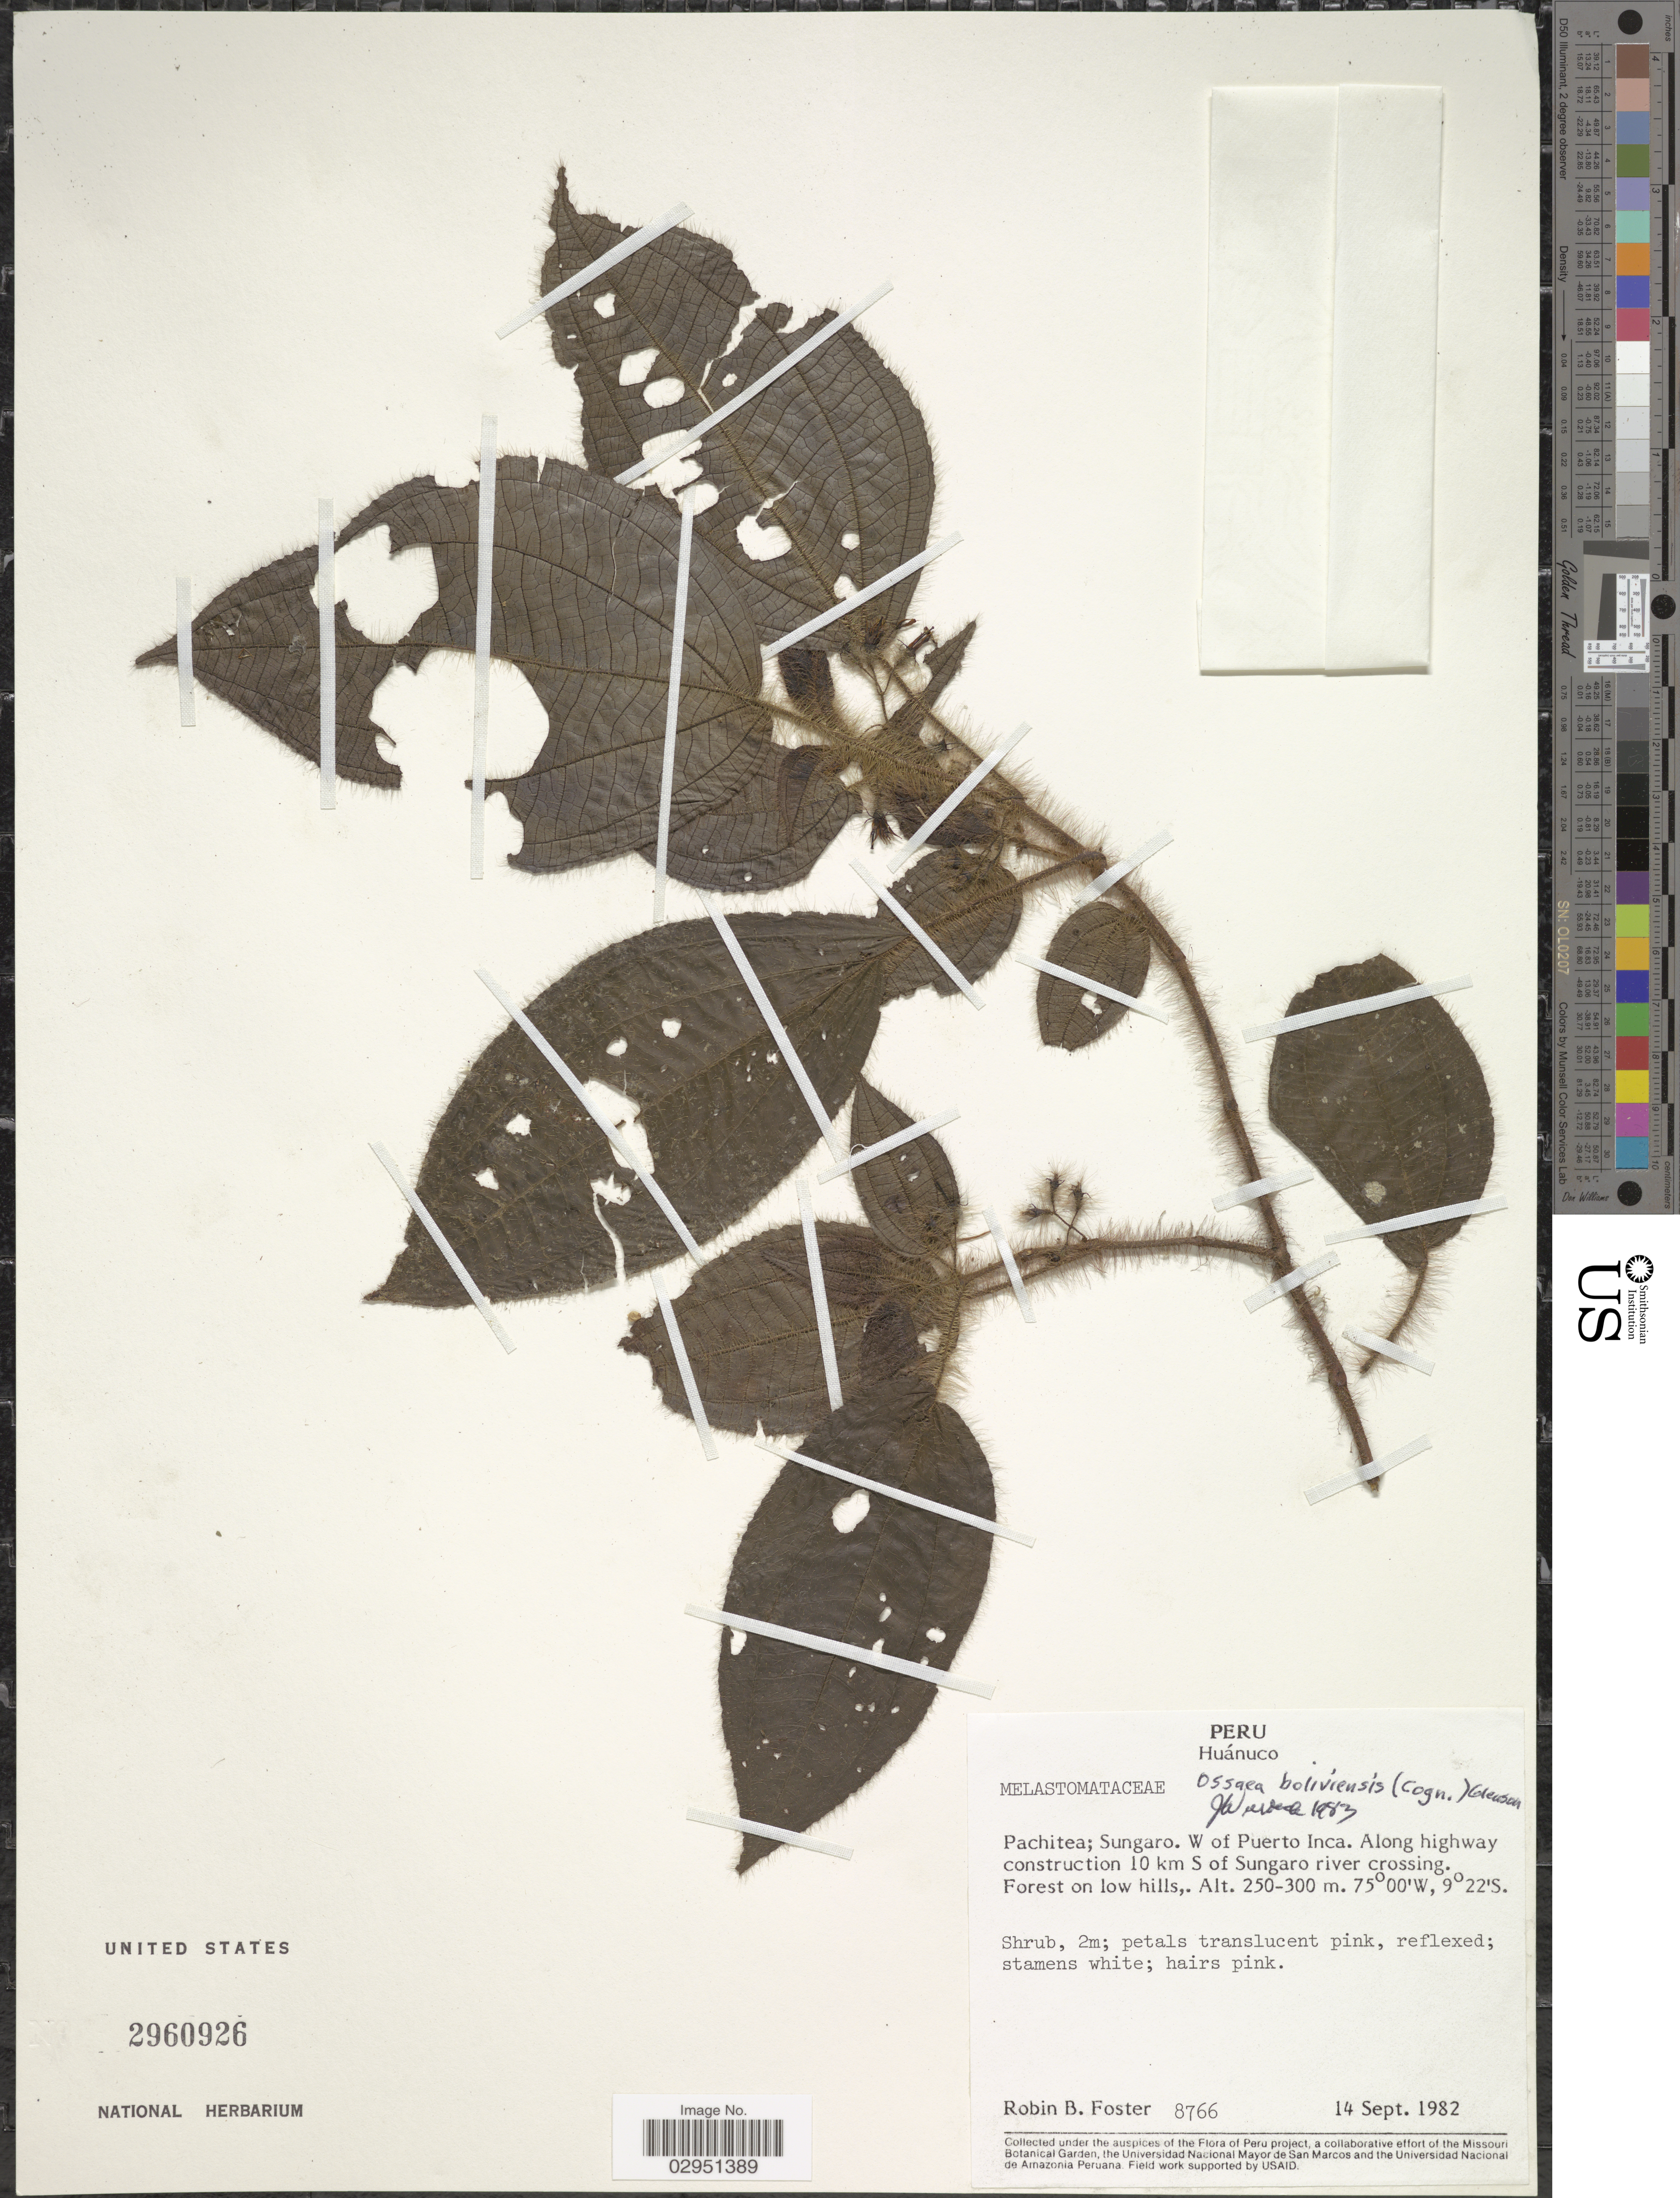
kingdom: Plantae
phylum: Tracheophyta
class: Magnoliopsida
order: Myrtales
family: Melastomataceae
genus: Ossaea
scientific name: Ossaea boliviensis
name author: (Cogn.) Gleason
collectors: R. B. Foster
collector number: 8766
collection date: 1982-09-14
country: Peru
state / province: Huánuco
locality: Pachitea; Sungaro, W of Puerto Inca, Along highway construction 10 S of Sungaro river crossing, Forest on low hills.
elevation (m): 250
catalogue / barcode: US 2960926